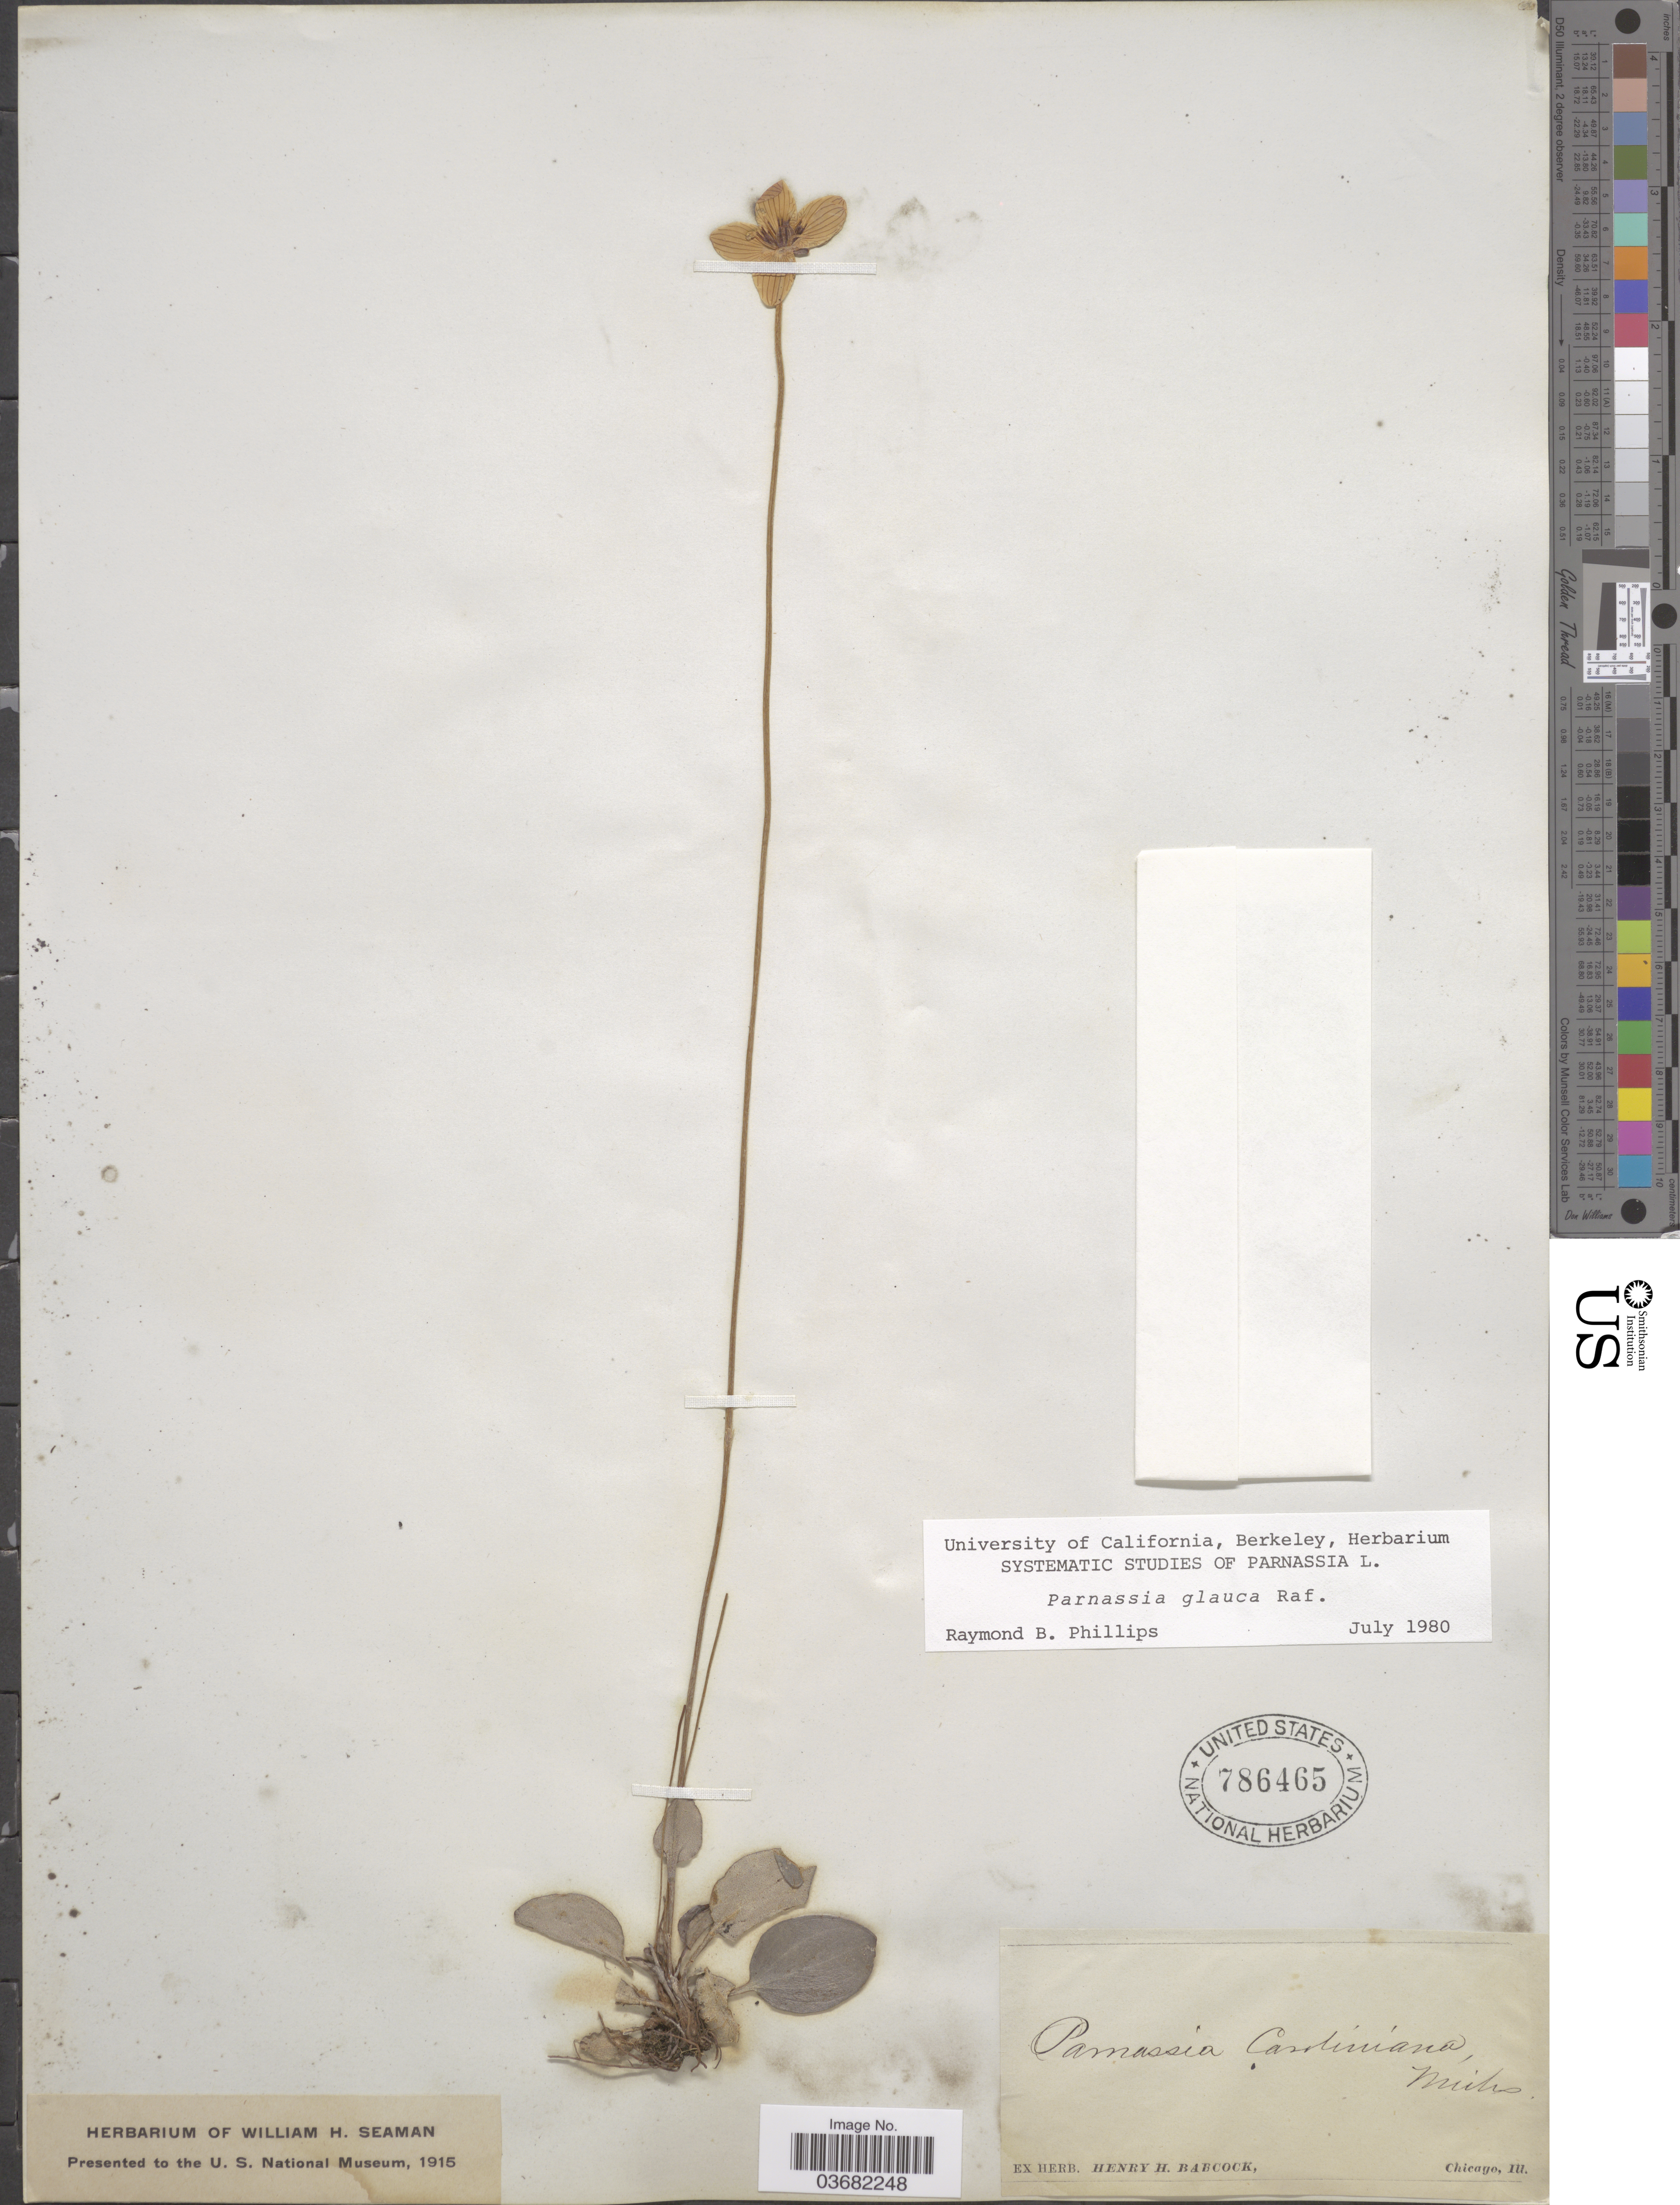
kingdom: Plantae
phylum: Tracheophyta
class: Magnoliopsida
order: Celastrales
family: Parnassiaceae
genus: Parnassia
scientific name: Parnassia glauca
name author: Raf.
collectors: ex herb. Henry Homes Babcock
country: United States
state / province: Illinois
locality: Chicago.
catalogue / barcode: US 786465